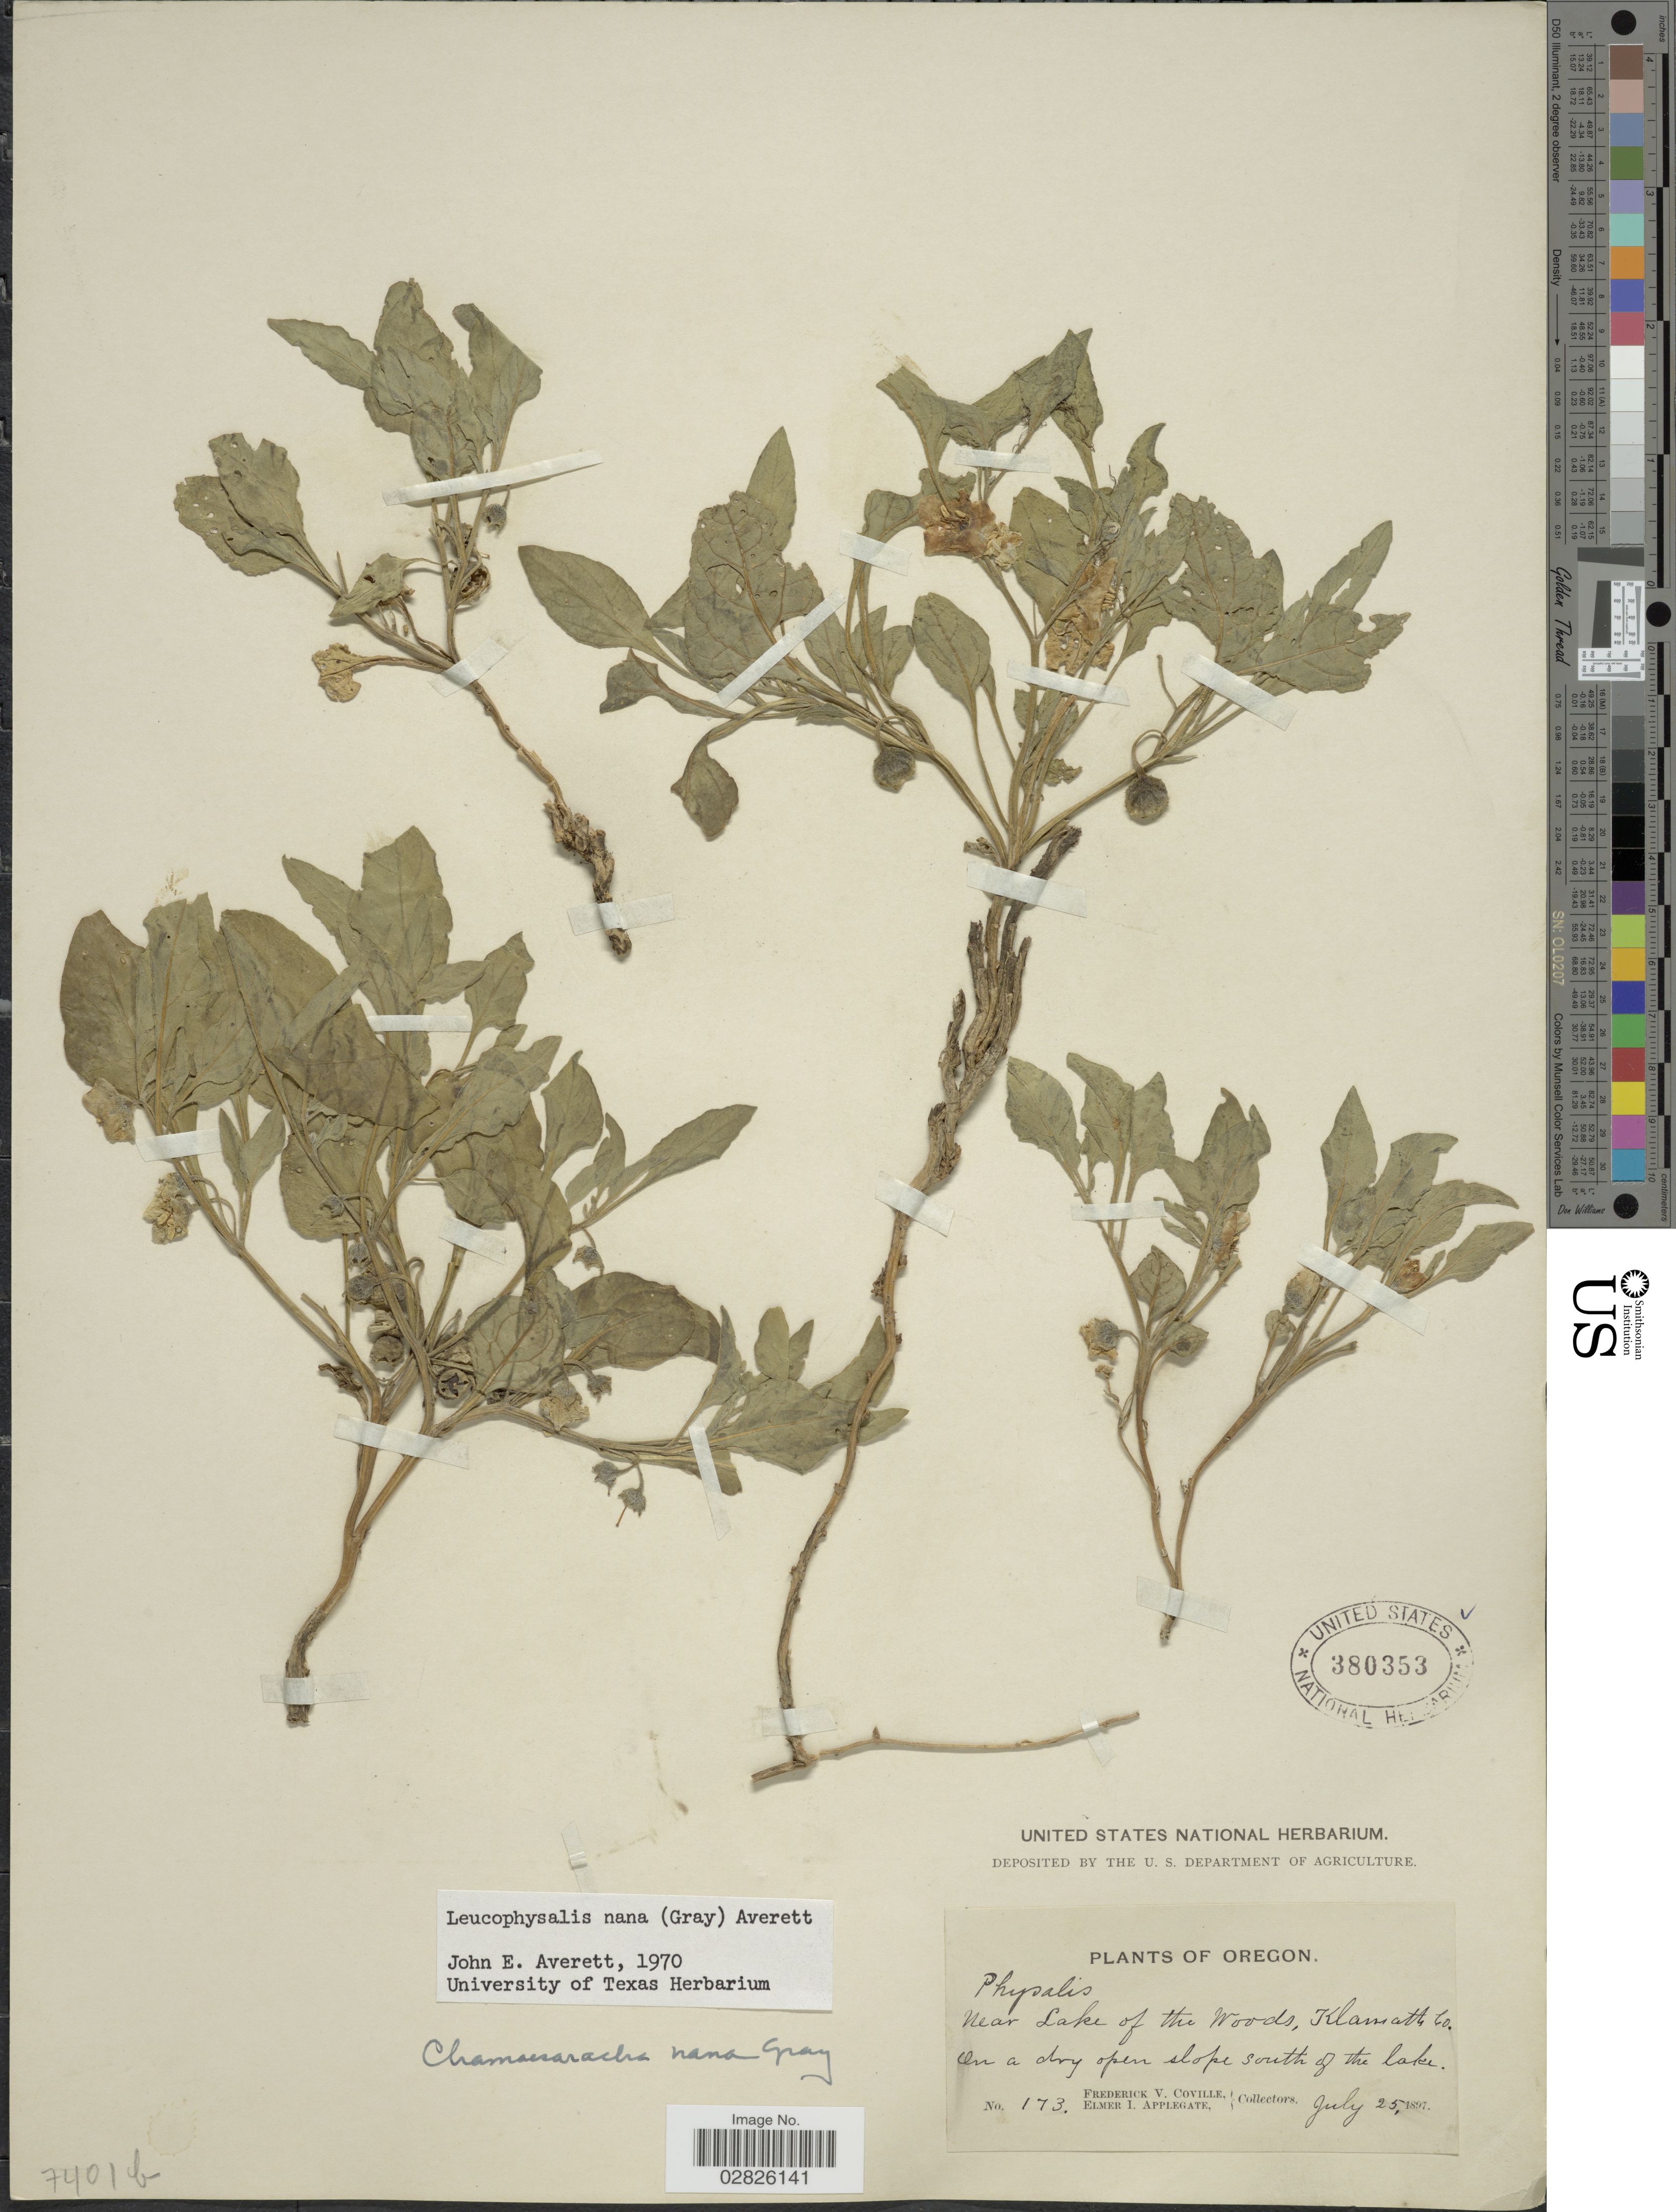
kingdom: Plantae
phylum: Tracheophyta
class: Magnoliopsida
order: Solanales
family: Solanaceae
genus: Leucophysalis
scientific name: Leucophysalis nana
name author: (A. Gray) Averett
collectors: F. V. Coville & E. I. Applegate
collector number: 173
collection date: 1897-07-25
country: United States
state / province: Oregon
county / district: Klamath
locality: Near Lake of the Woods, Klamath Co. On a dry open slope south of the lake.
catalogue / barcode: US 380353